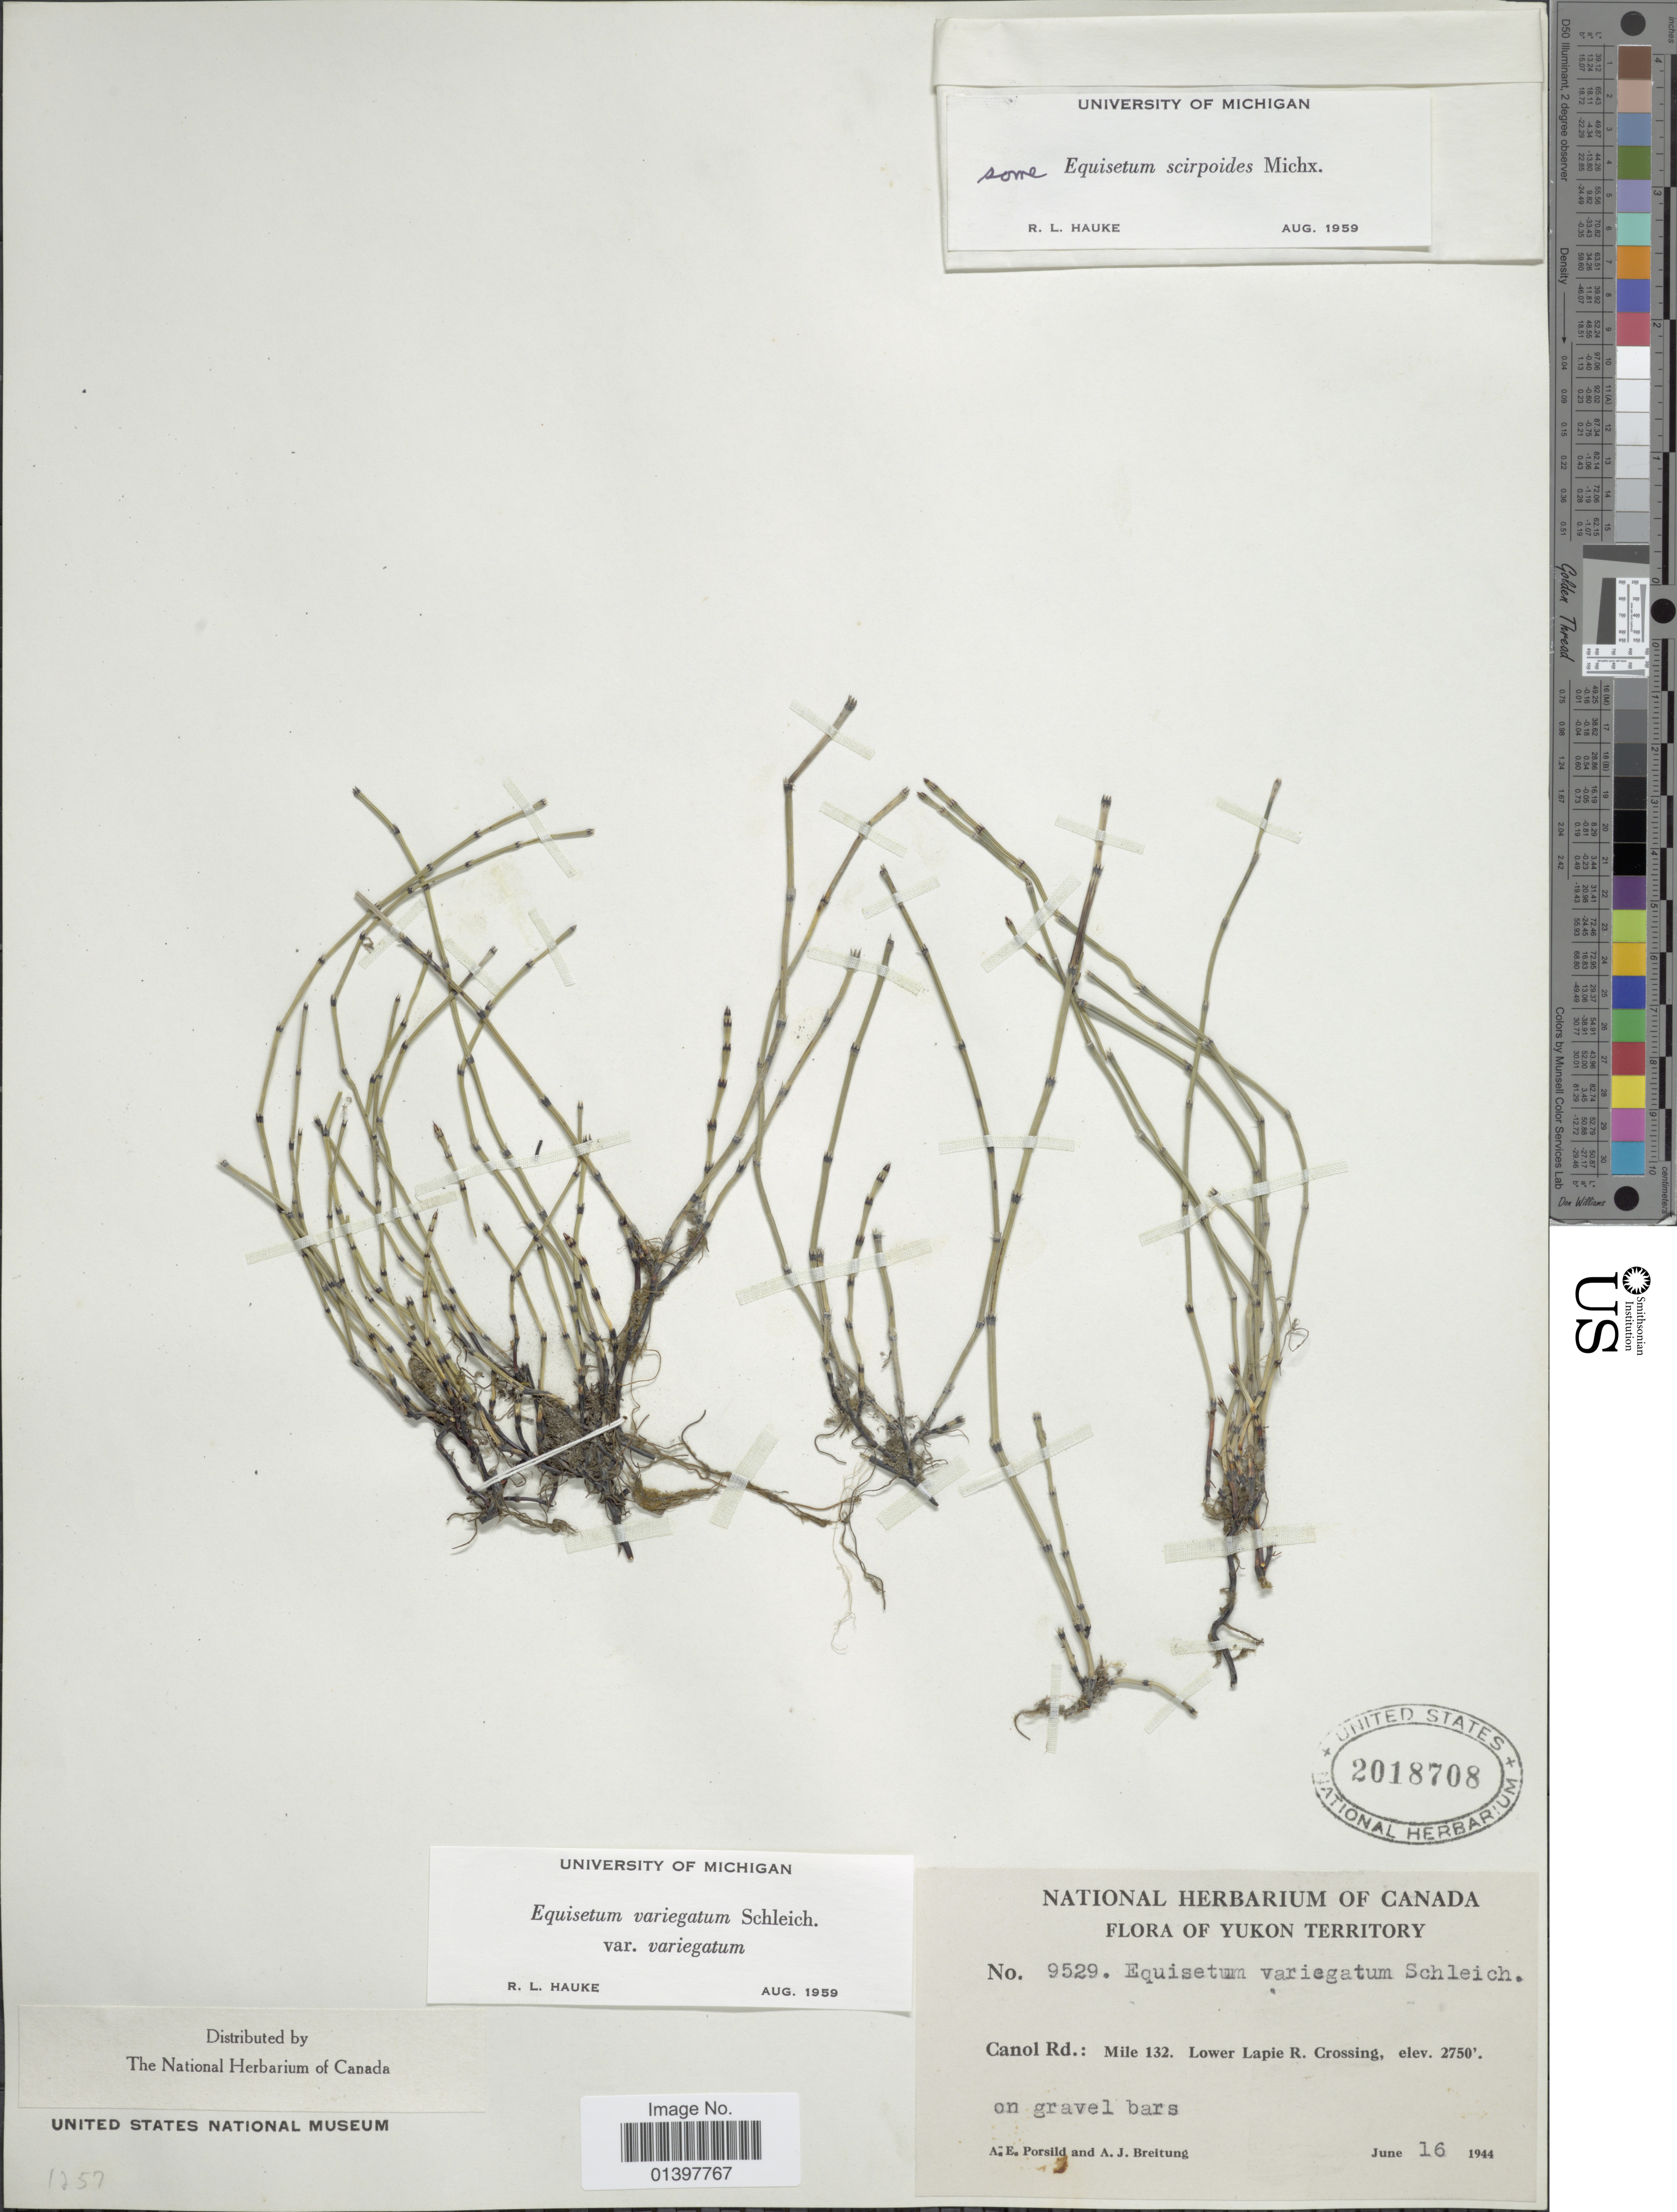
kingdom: Plantae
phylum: Tracheophyta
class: Polypodiopsida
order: Equisetales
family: Equisetaceae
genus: Equisetum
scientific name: Equisetum variegatum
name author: Schleich. ex F. Weber & D. Mohr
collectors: A. E. Porsild & A. Breitung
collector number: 9529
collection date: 1944-06-16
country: Canada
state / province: Yukon Territory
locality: Caol Rd.: Mile 132, lower Lapie R. Crossing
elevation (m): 838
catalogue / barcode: US 2018708